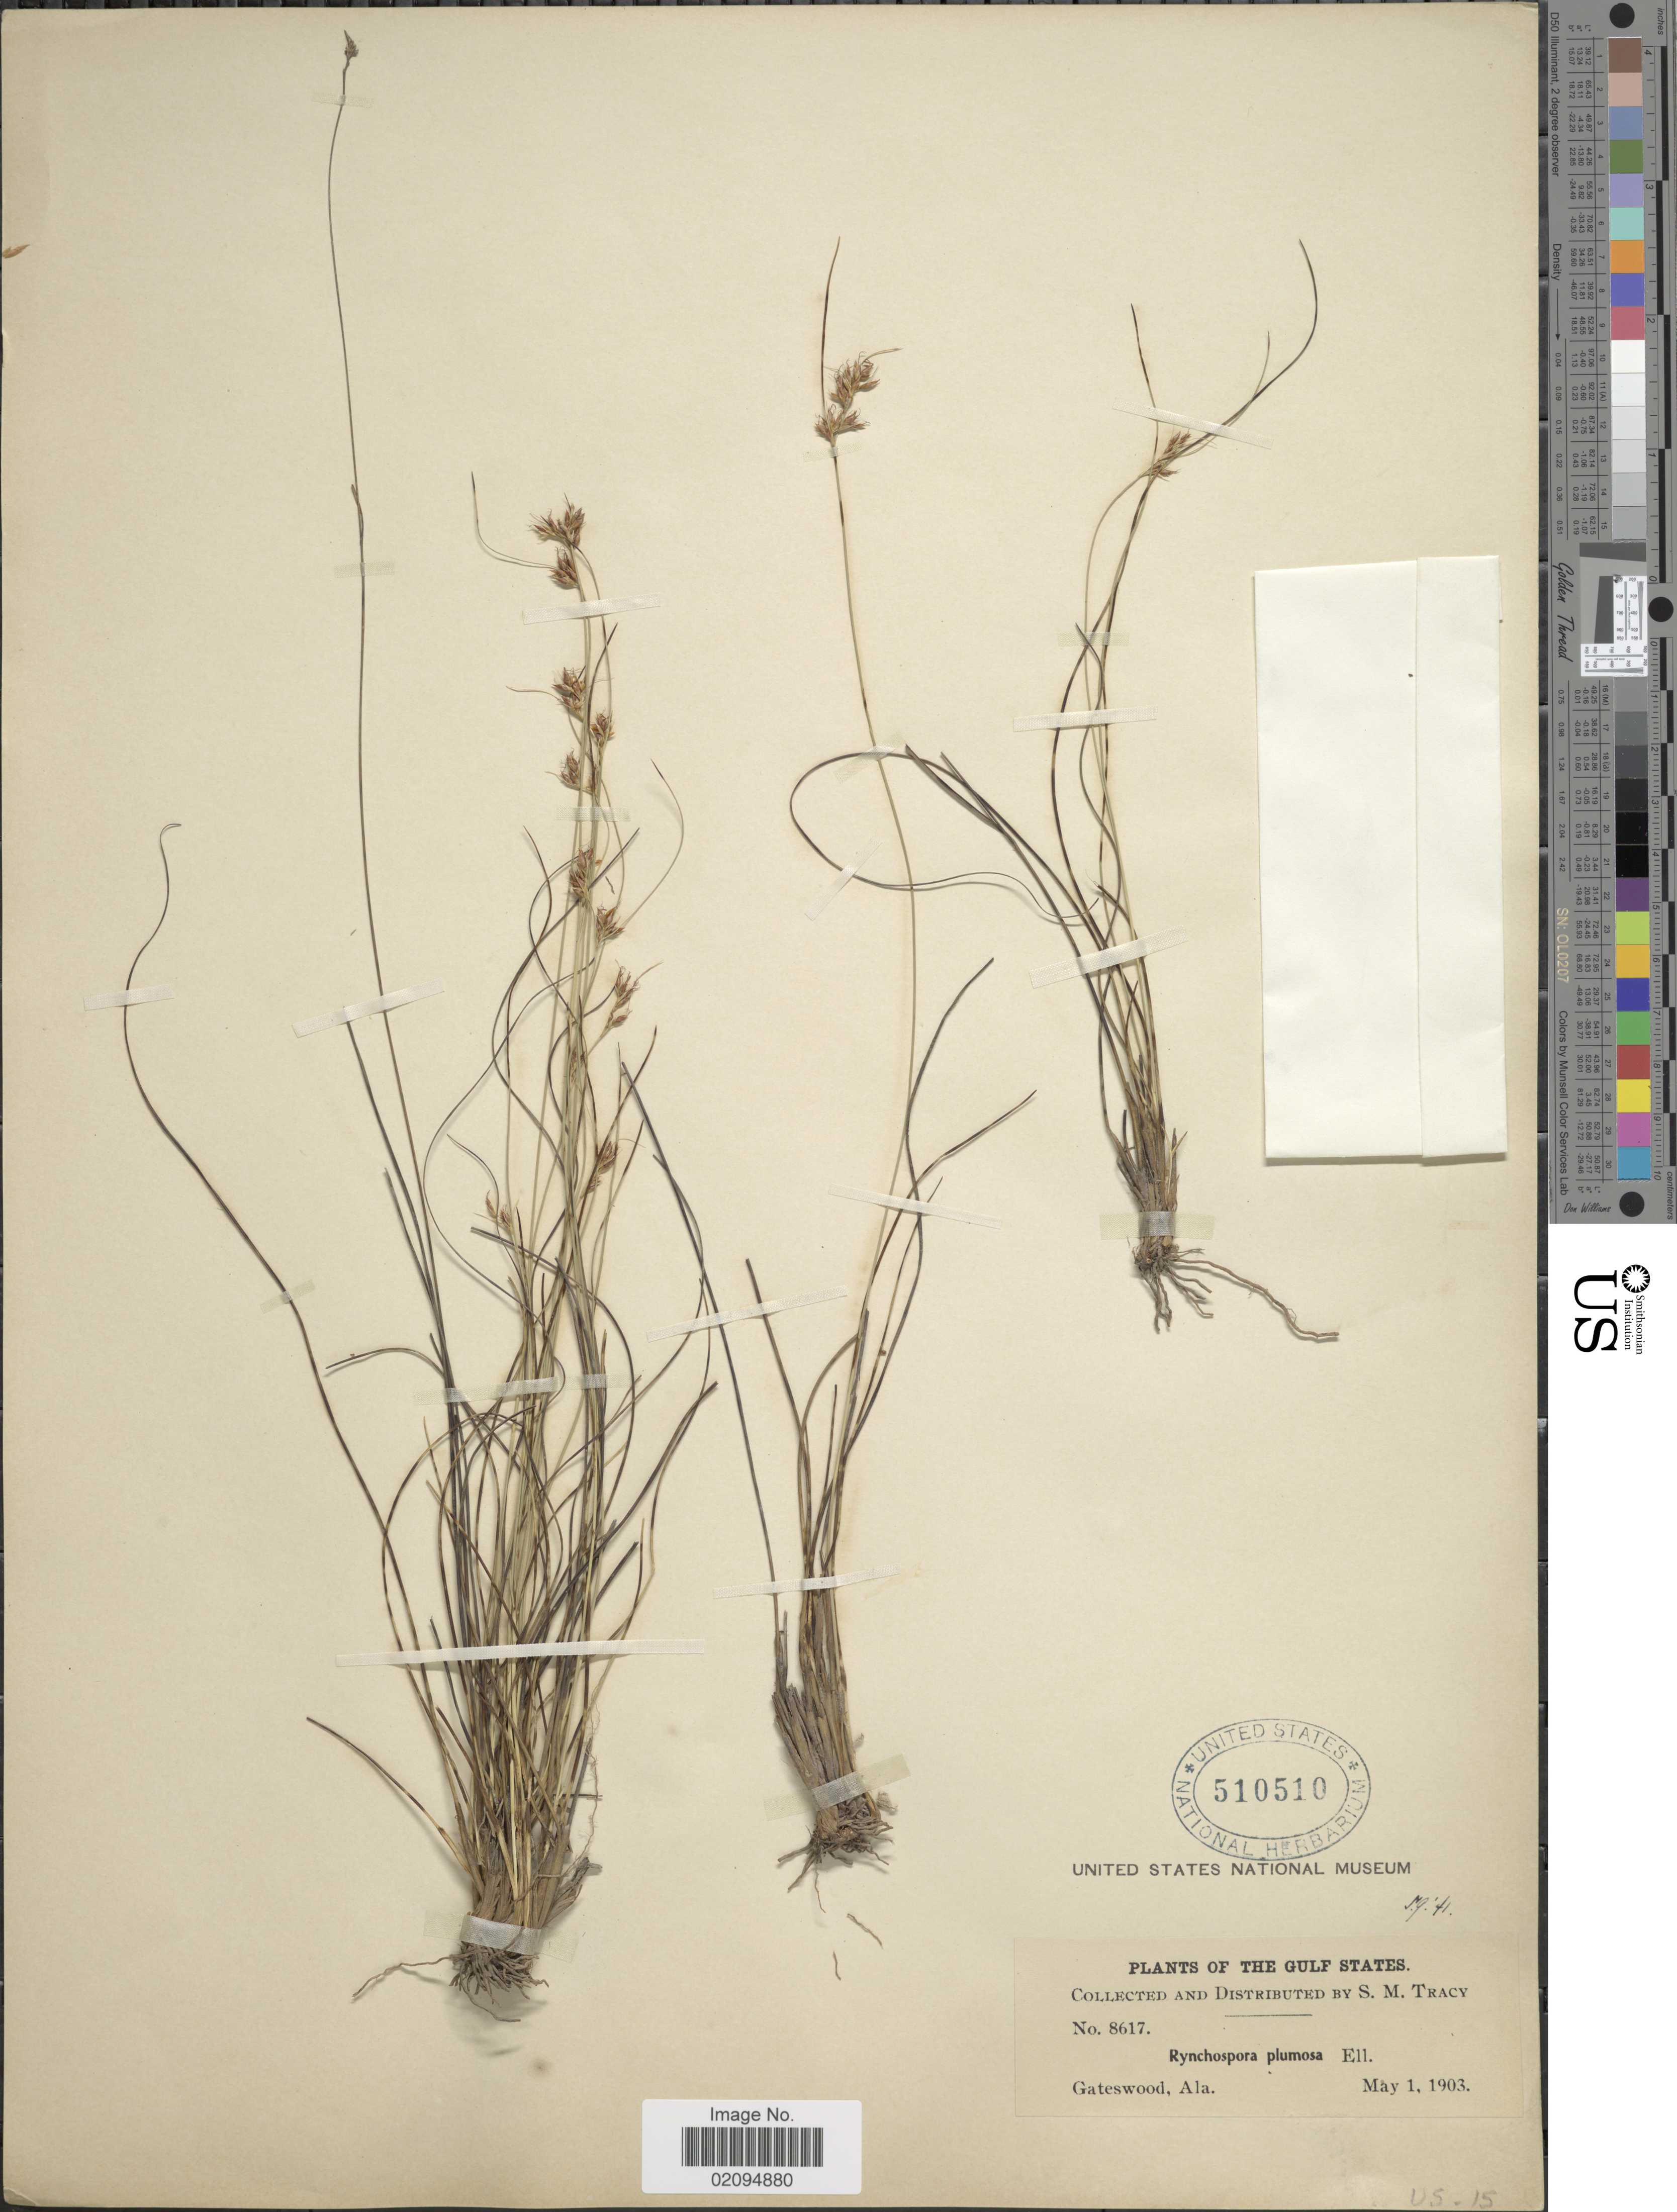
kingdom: Plantae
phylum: Tracheophyta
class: Liliopsida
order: Poales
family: Cyperaceae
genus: Rhynchospora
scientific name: Rhynchospora plumosa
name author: Elliott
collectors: S. M. Tracy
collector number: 8617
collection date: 1903-05-01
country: United States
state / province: Alabama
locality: The Gulf States, Gateswood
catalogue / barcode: US 510510